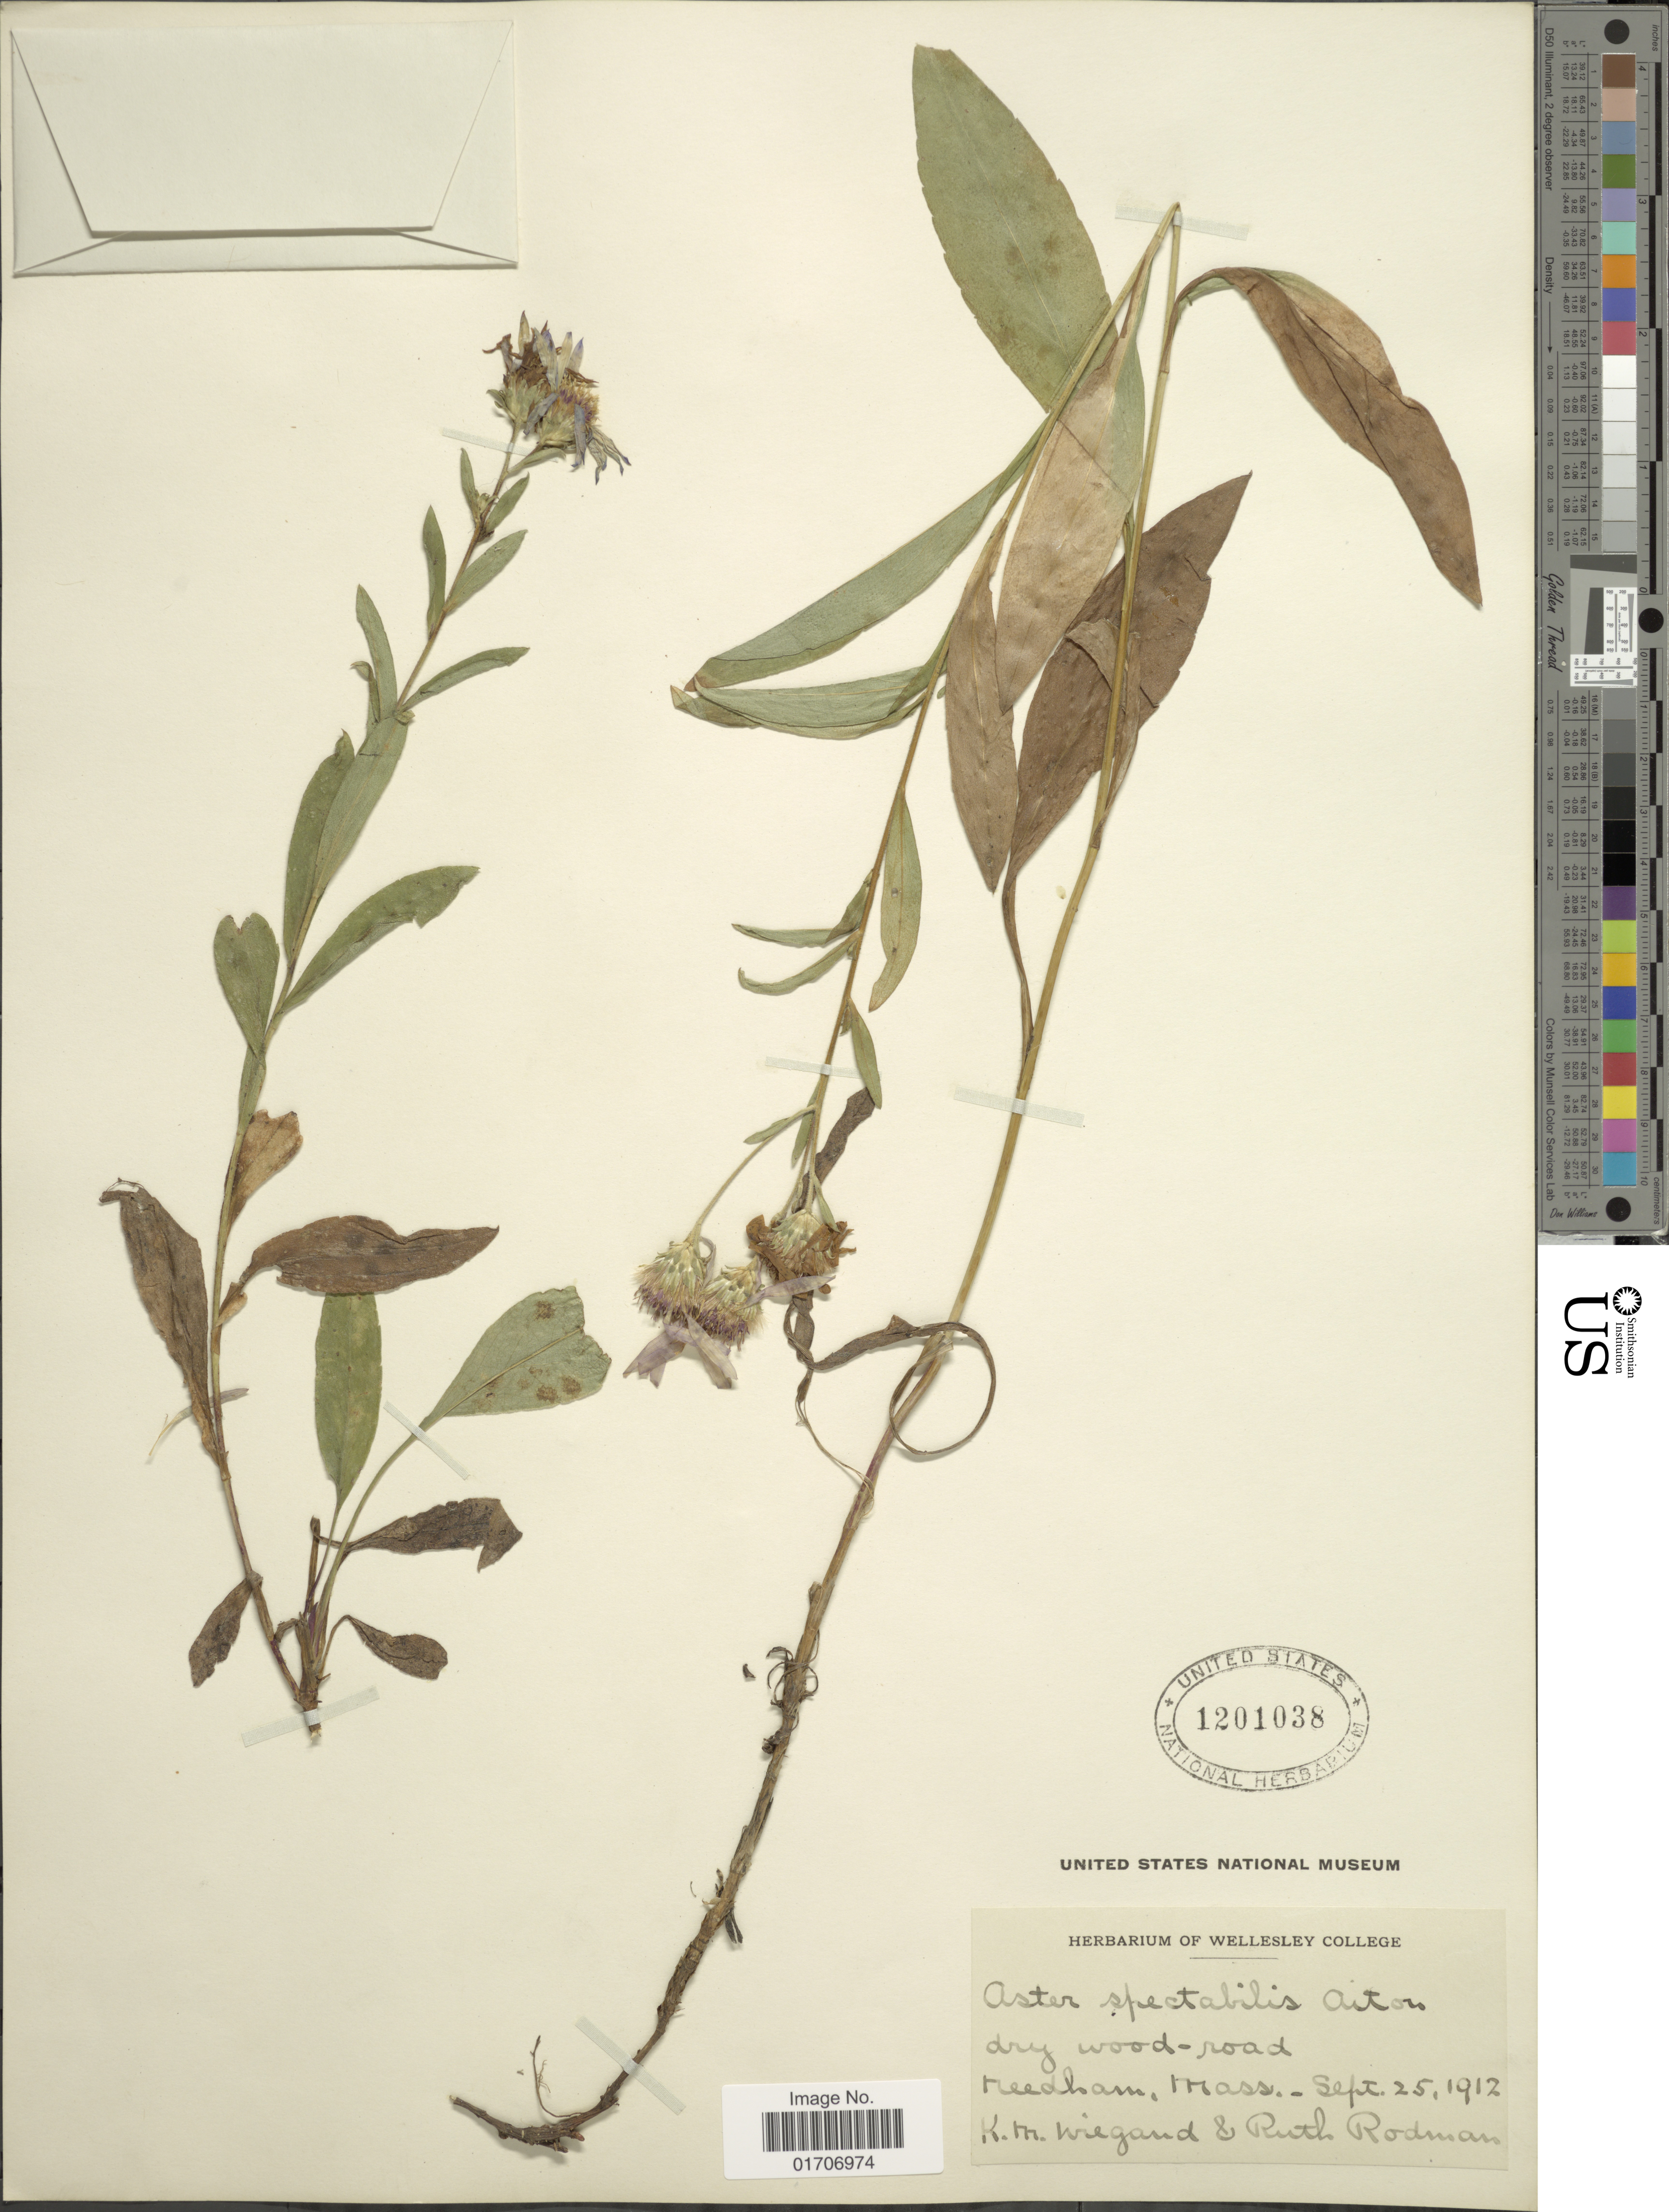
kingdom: Plantae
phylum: Tracheophyta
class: Magnoliopsida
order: Asterales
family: Asteraceae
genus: Eurybia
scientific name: Eurybia spectabilis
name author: (Aiton) G.L. Nesom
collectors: K. M. Wiegand & R. Rodman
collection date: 1912-09-25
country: United States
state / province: Massachusetts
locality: Dry wood-road Needham, Mass.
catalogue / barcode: US 1201038